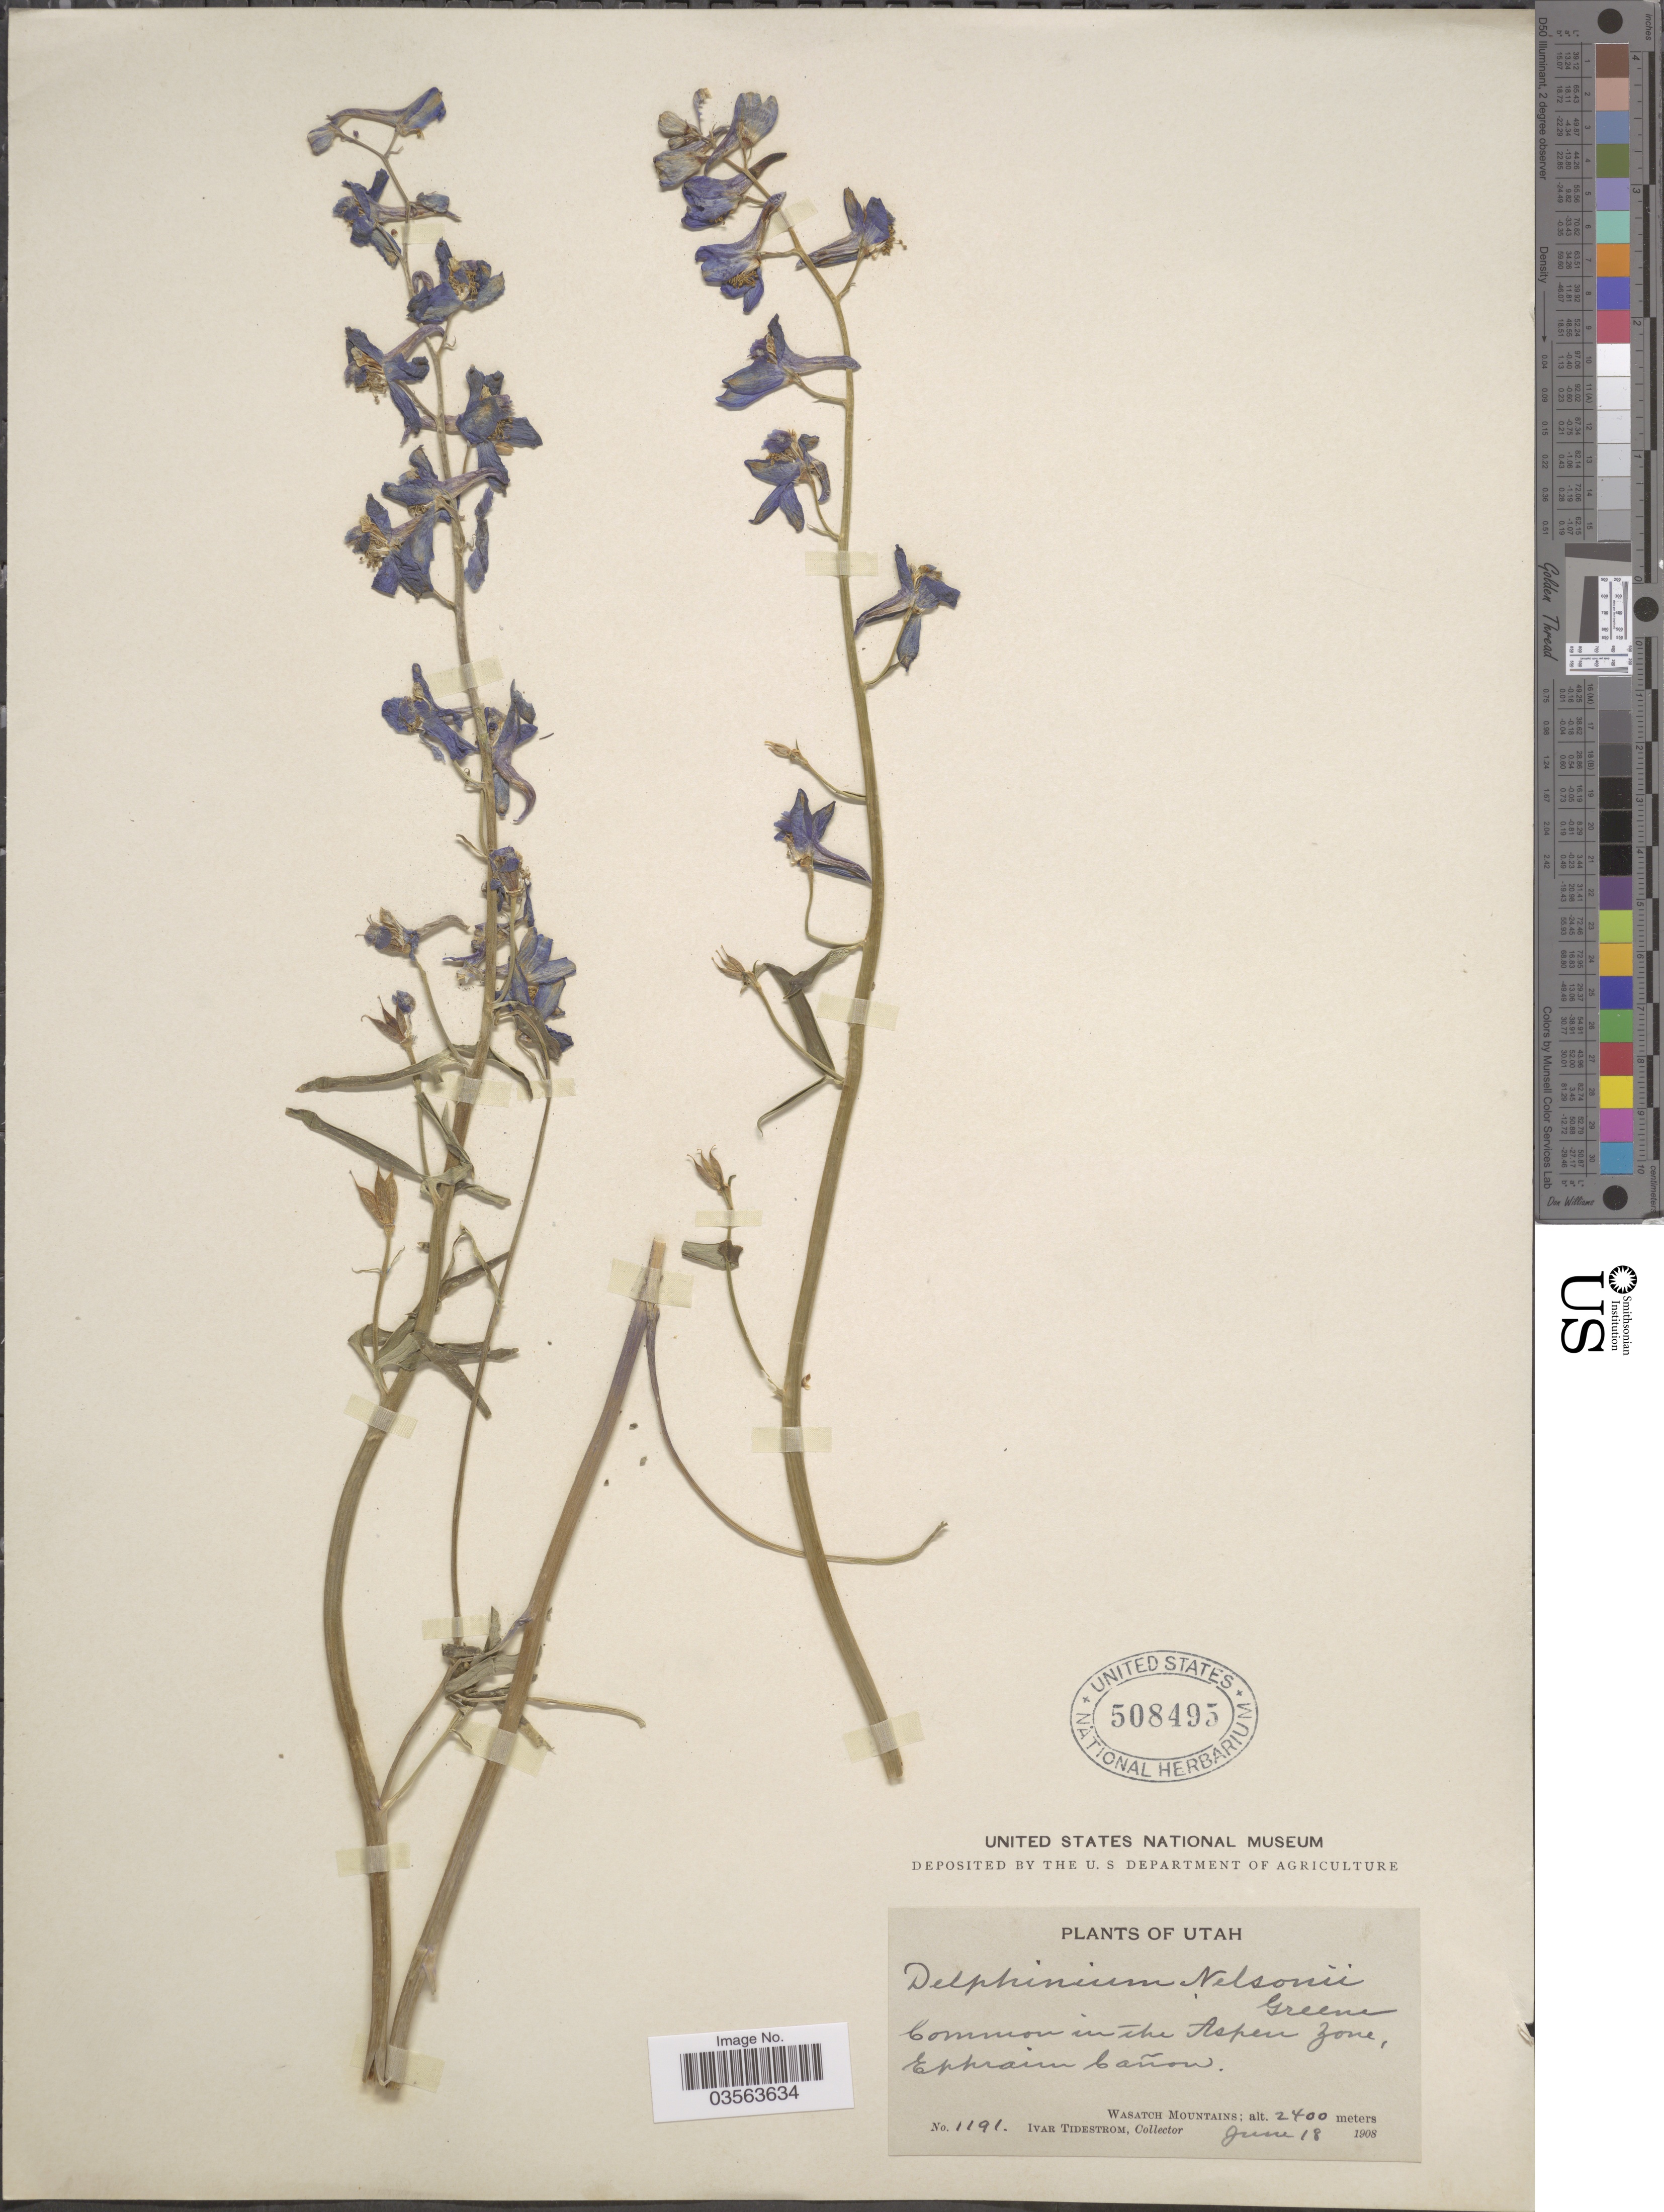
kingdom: Plantae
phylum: Tracheophyta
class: Magnoliopsida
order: Ranunculales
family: Ranunculaceae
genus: Delphinium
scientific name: Delphinium menziesii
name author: DC.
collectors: I. F. Tidestrom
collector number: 1191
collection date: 1908-06-18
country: United States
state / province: Utah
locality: Common in the Aspen Zone, Ephraim Cañon. Wasatch Mountains.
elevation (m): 2400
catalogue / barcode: US 508495